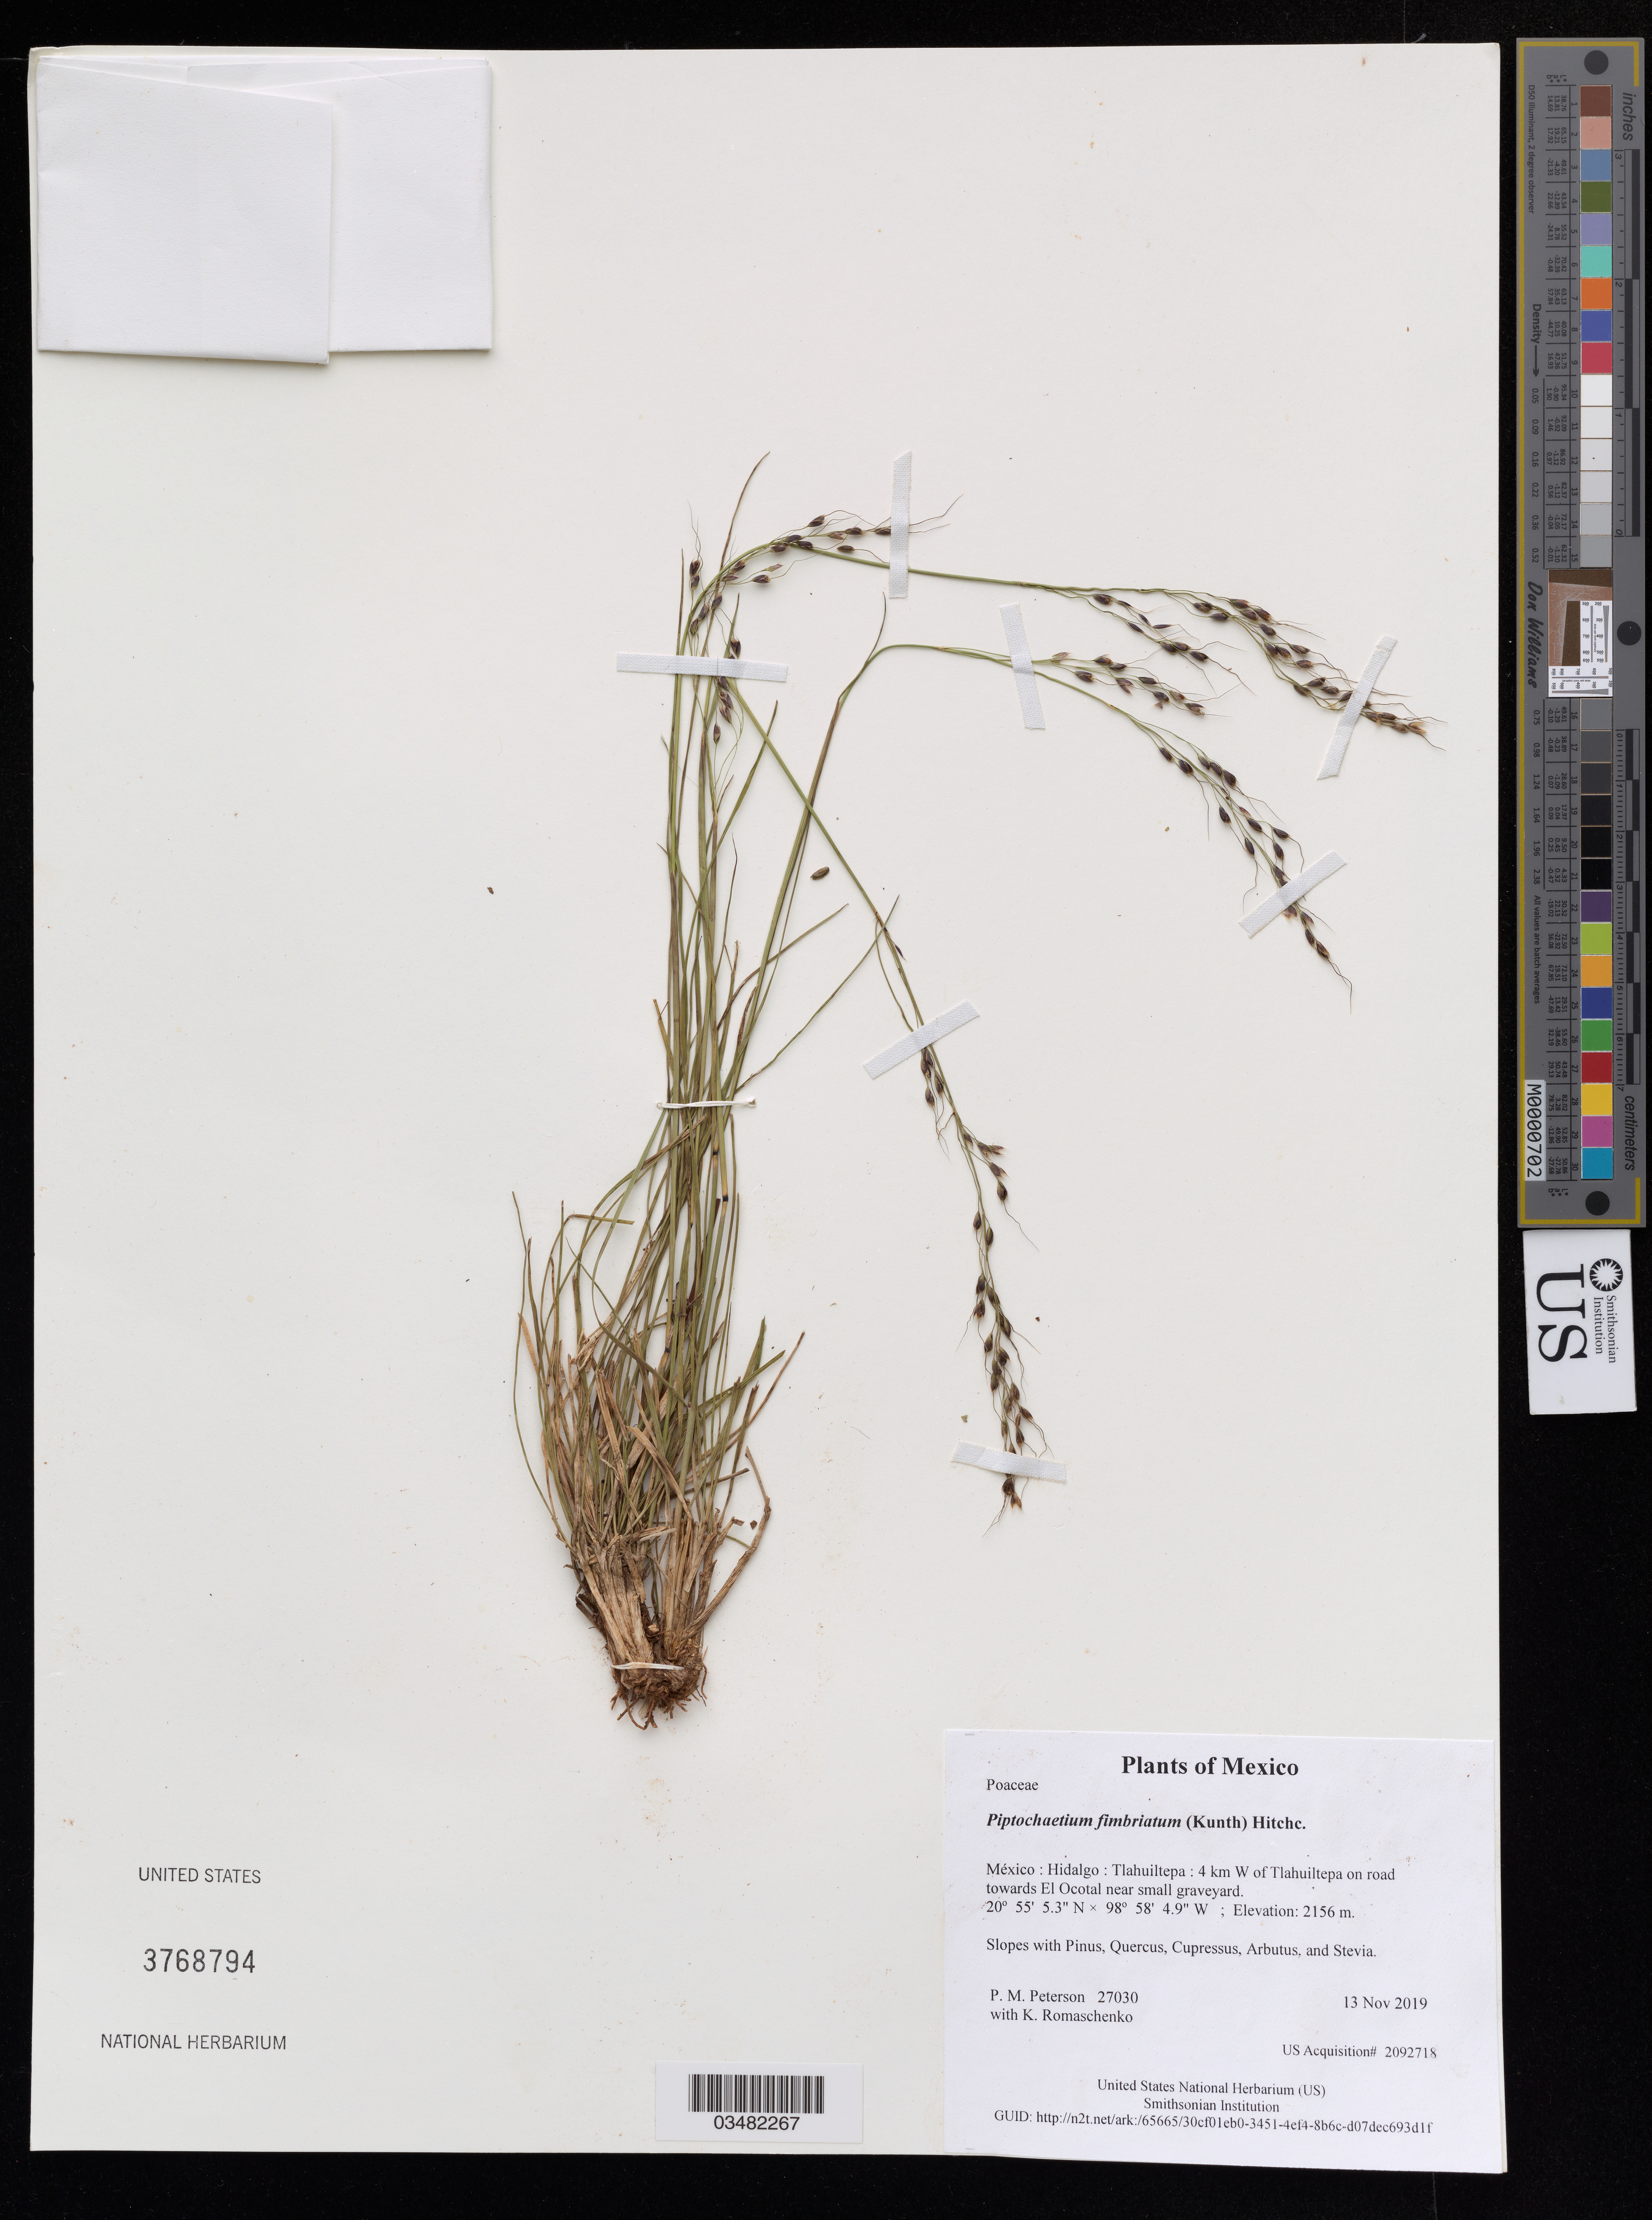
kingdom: Plantae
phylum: Tracheophyta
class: Liliopsida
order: Poales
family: Poaceae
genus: Piptochaetium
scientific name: Piptochaetium fimbriatum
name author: (Kunth) Hitchc.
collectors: P. M. Peterson & K. Romaschenko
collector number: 27030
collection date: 2019-11-13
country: México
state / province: Hidalgo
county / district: Tlahuiltepa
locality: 4 km W of Tlahuiltepa on road towards El Ocotal near small graveyard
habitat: Slopes with Pinus, Quercus, Cupressus, Arbutus, and Stevia.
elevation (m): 2156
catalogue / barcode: US 3768794